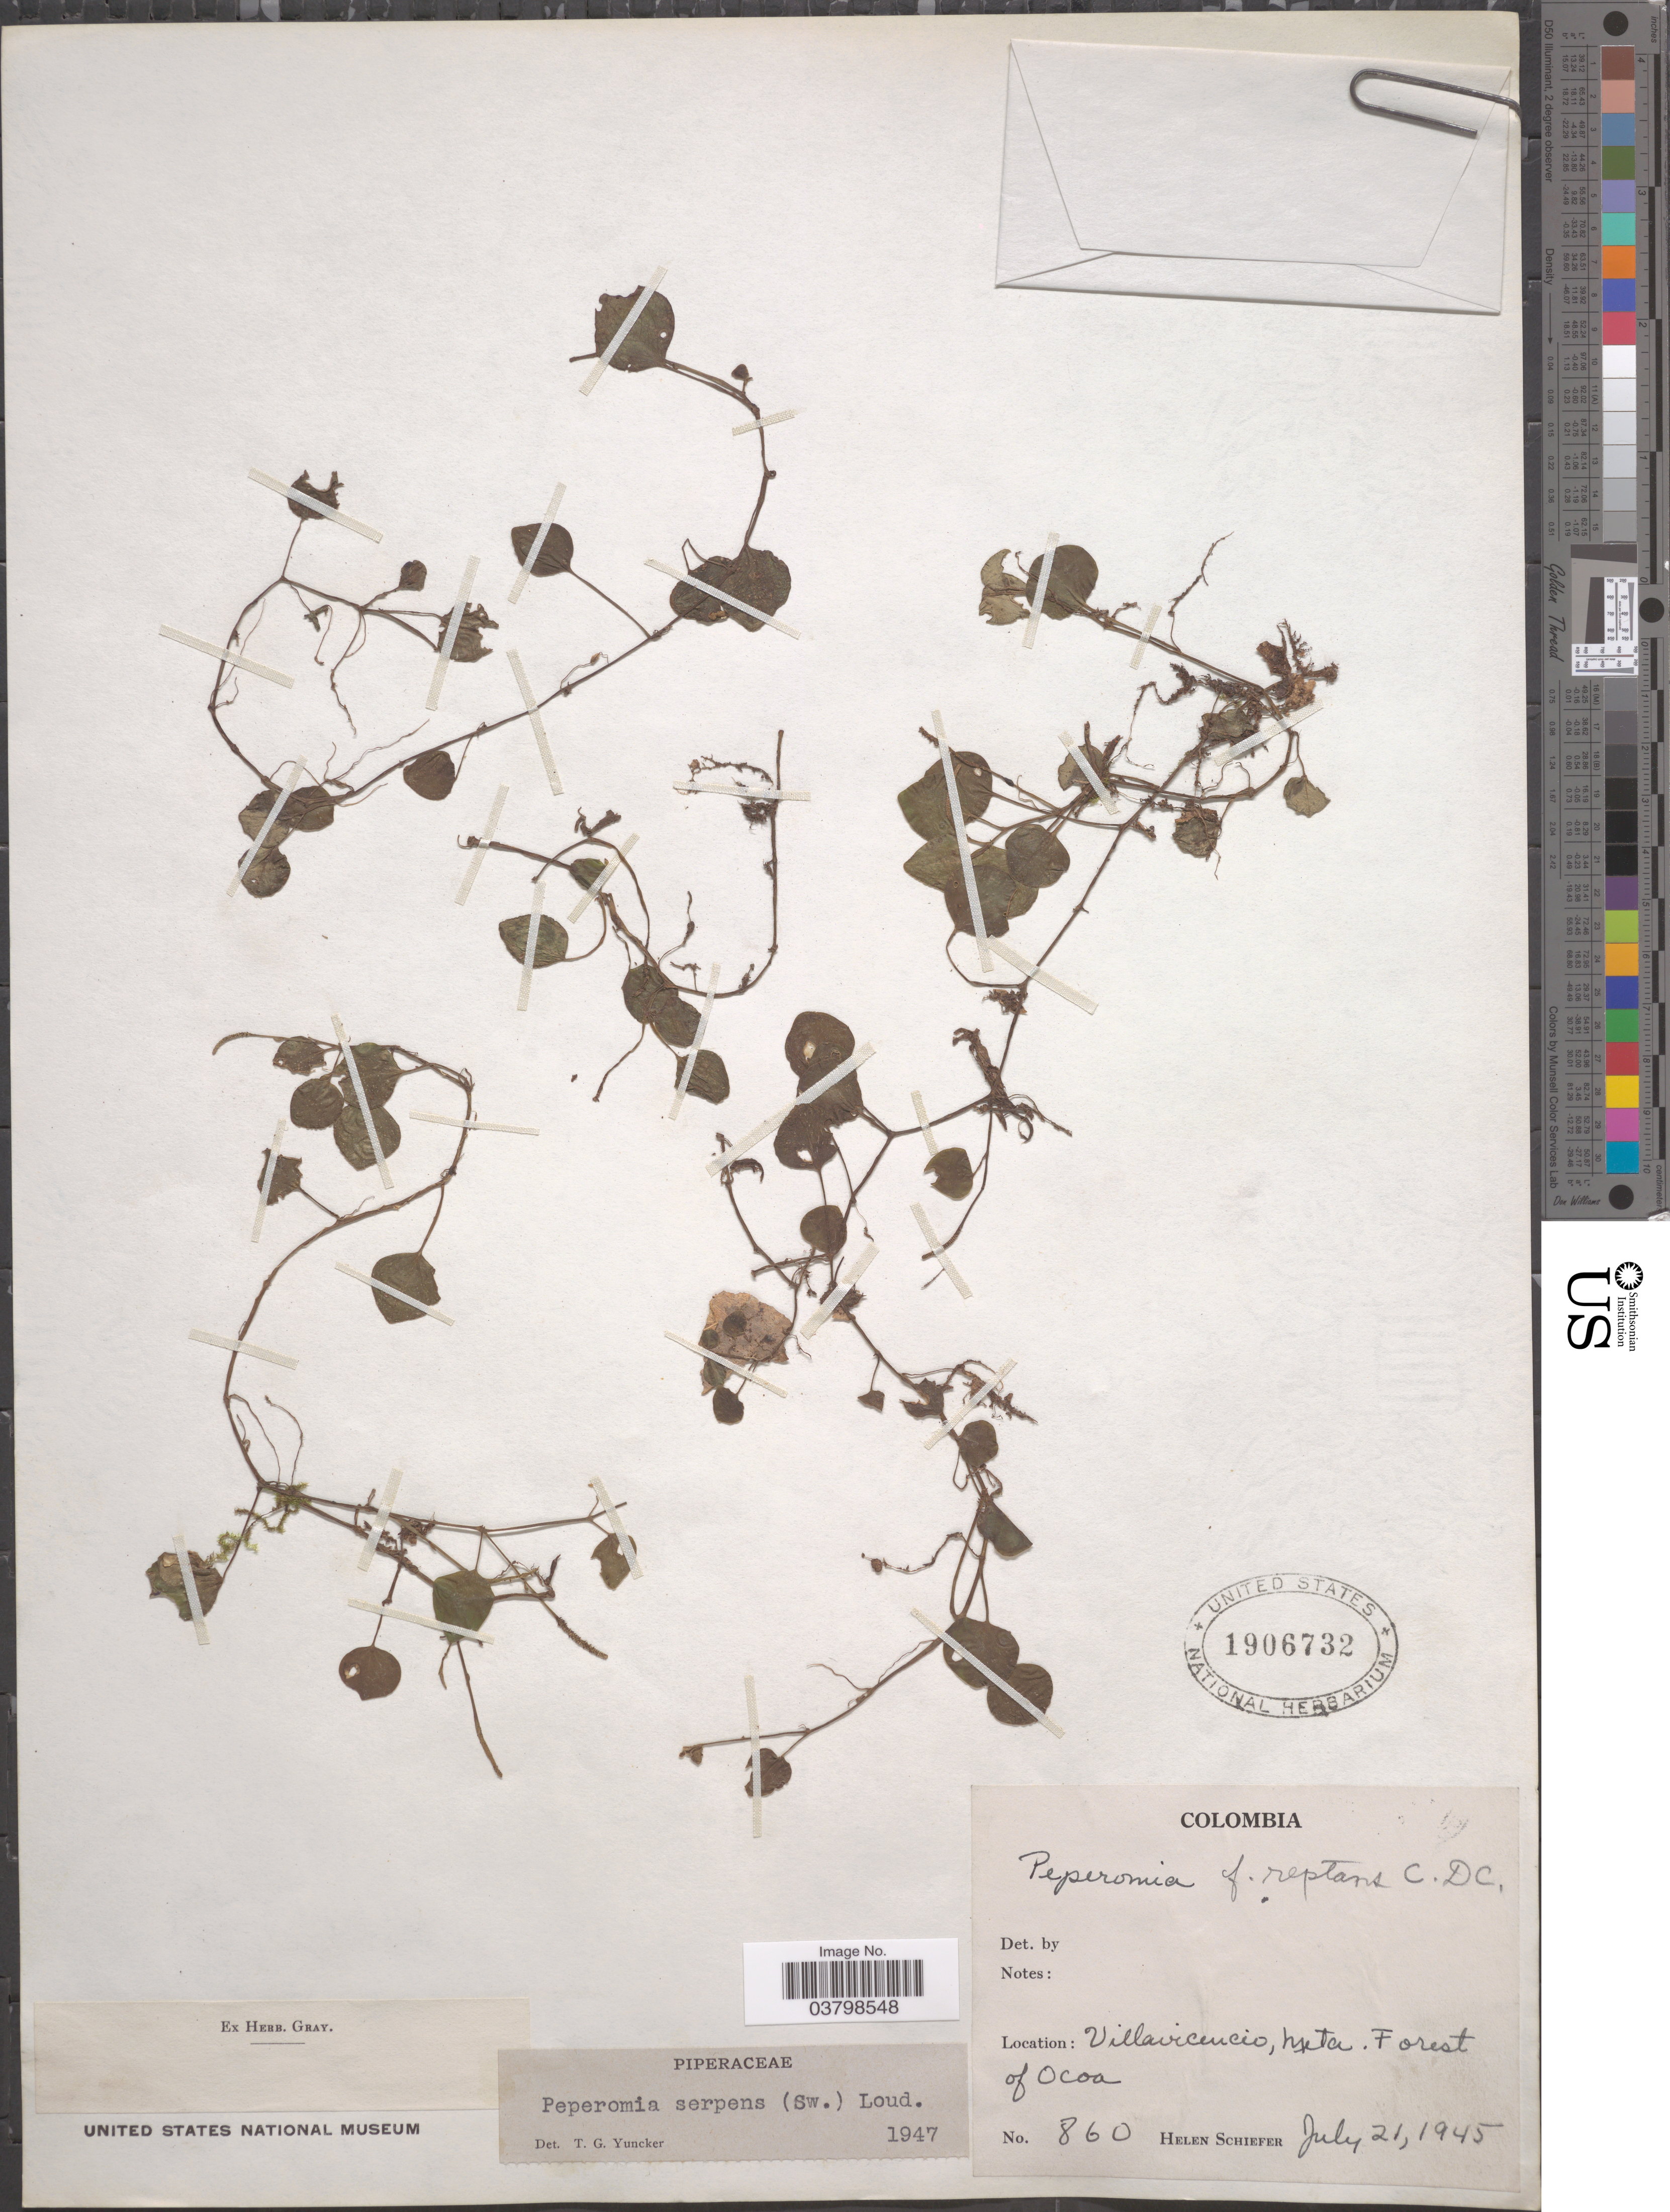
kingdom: Plantae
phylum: Tracheophyta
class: Magnoliopsida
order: Piperales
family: Piperaceae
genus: Peperomia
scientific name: Peperomia serpens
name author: (Sw.) Loudon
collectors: H. Schiefer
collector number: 860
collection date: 1945-07-21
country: Colombia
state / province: Meta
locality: Villavicencio. Forest of Ocoa.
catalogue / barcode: US 1906732